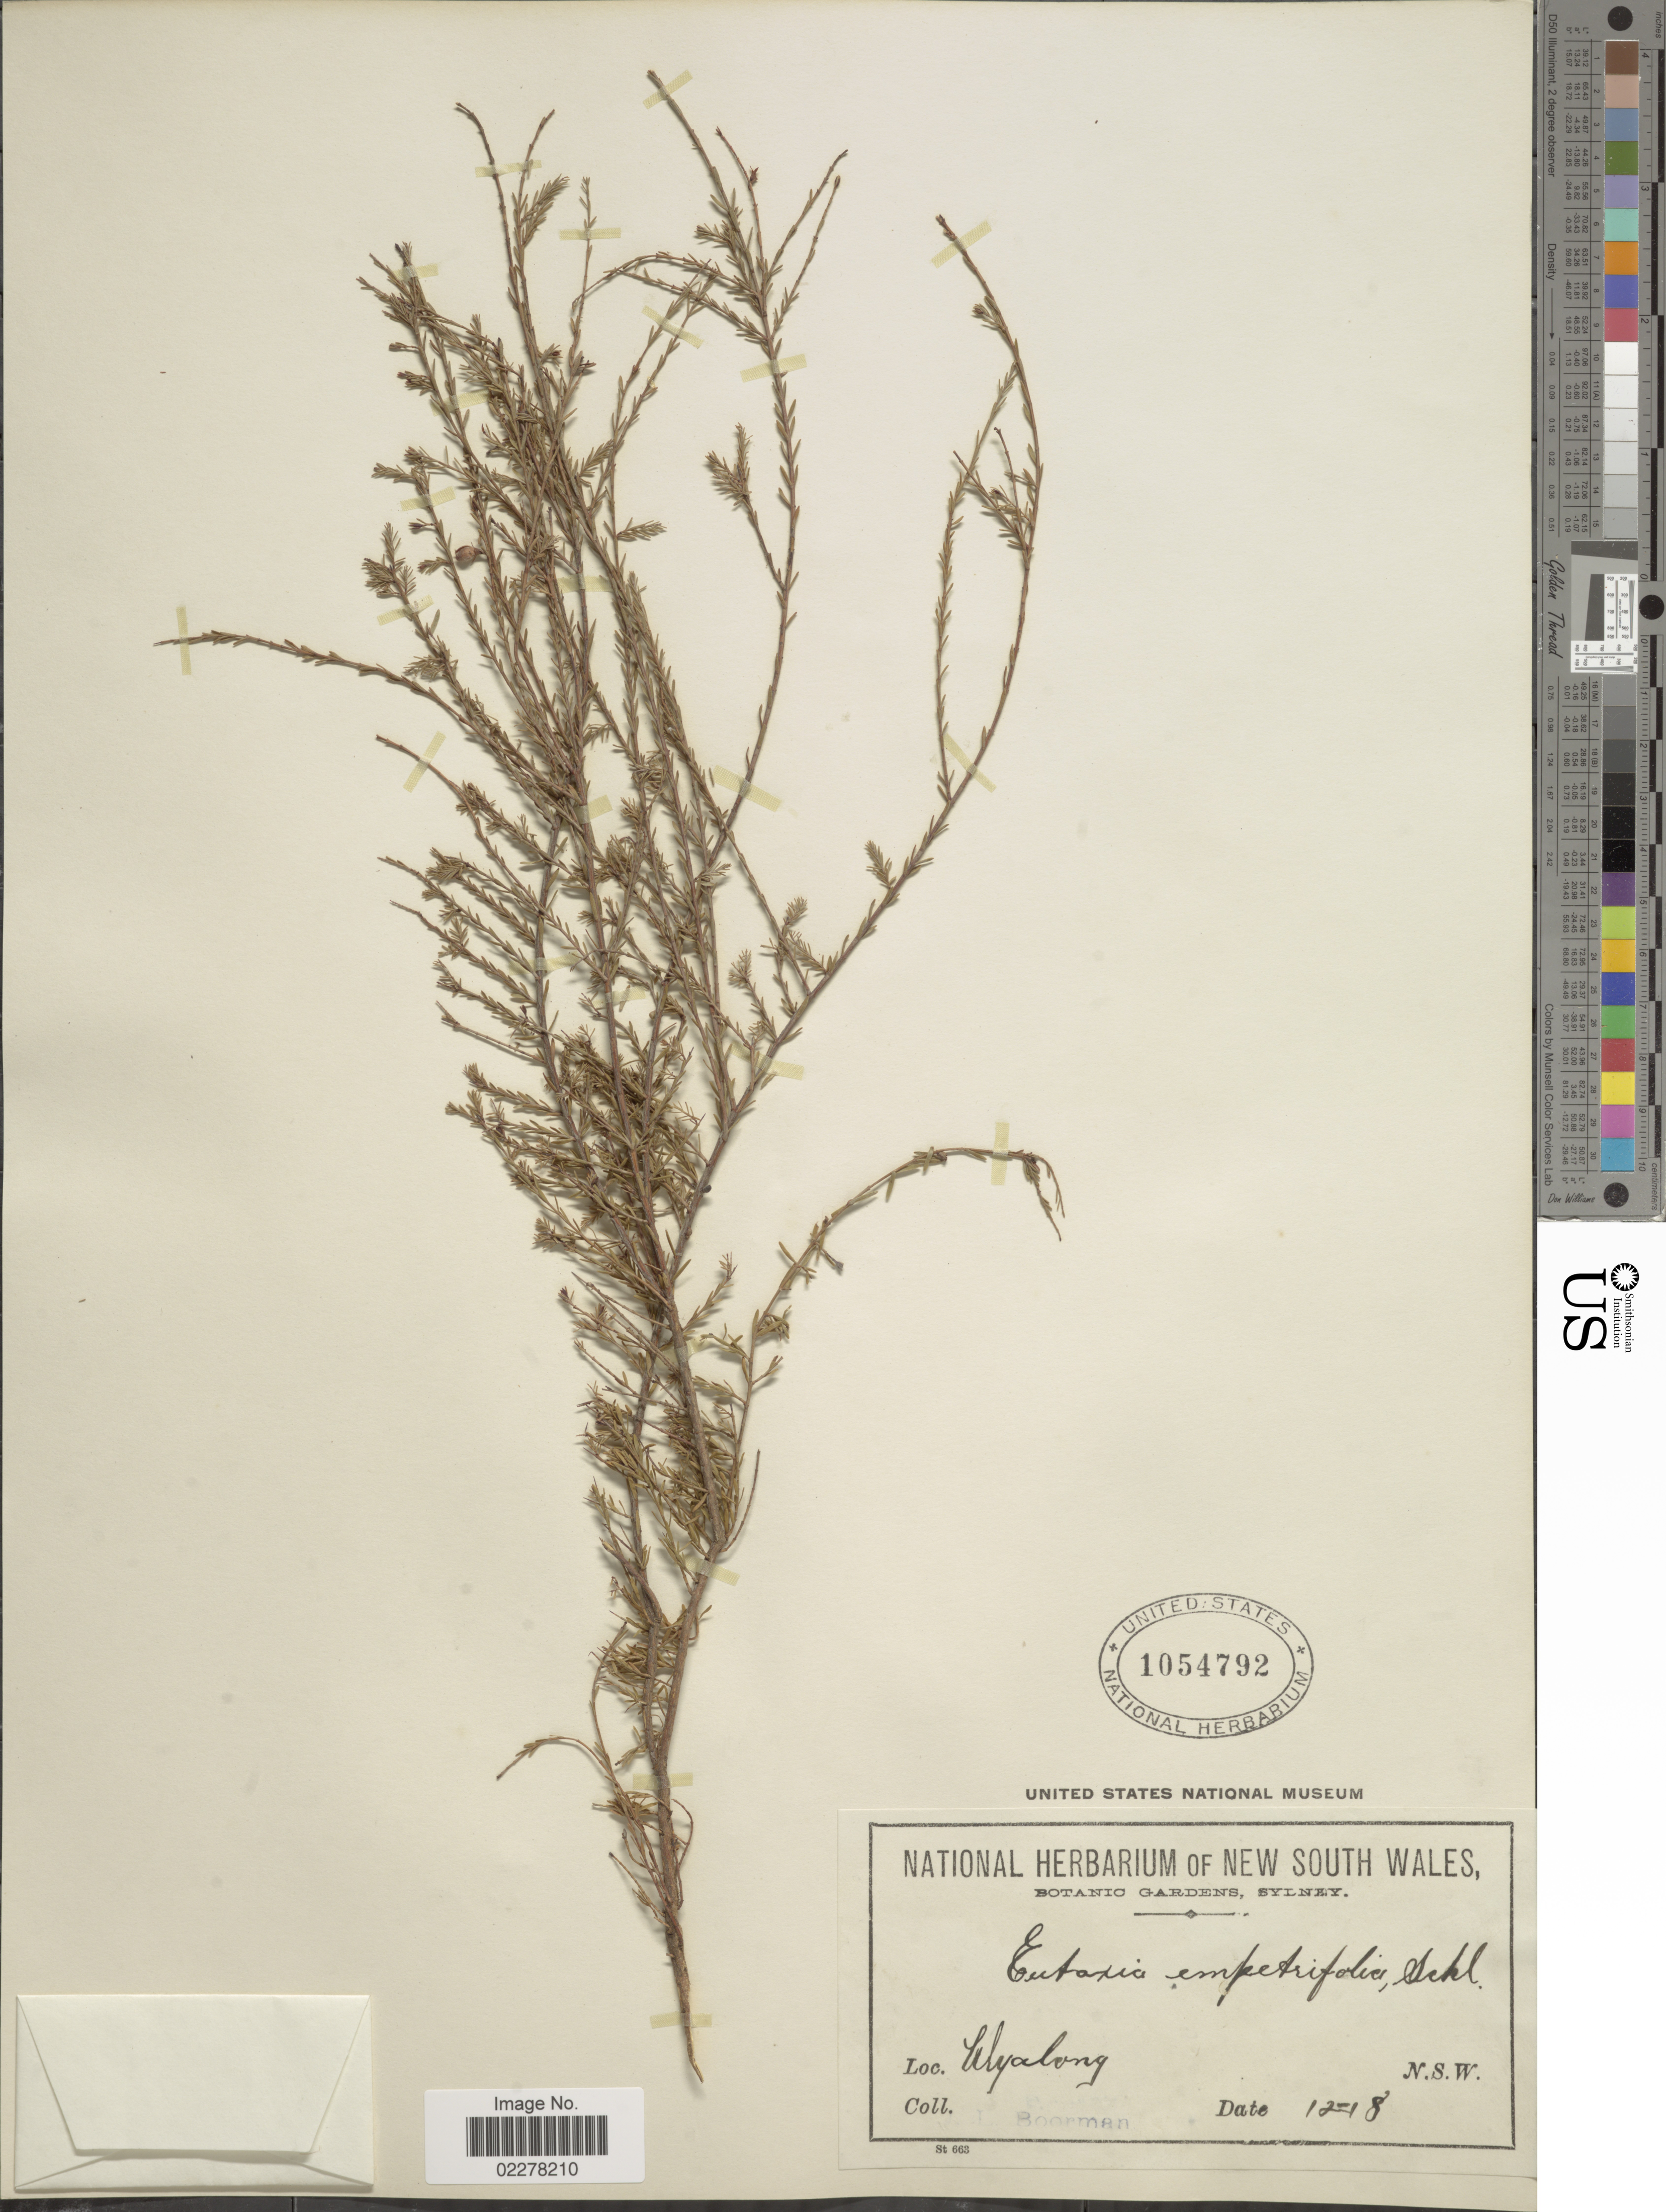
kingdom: Plantae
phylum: Tracheophyta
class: Magnoliopsida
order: Fabales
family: Fabaceae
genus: Eutaxia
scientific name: Eutaxia microphylla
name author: (R. Br.) J.M. Black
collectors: J. Boorman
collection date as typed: Transcribed d/m/y: /12/18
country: Australia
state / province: New South Wales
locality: Wyalong N.S.W.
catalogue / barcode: US 1054792